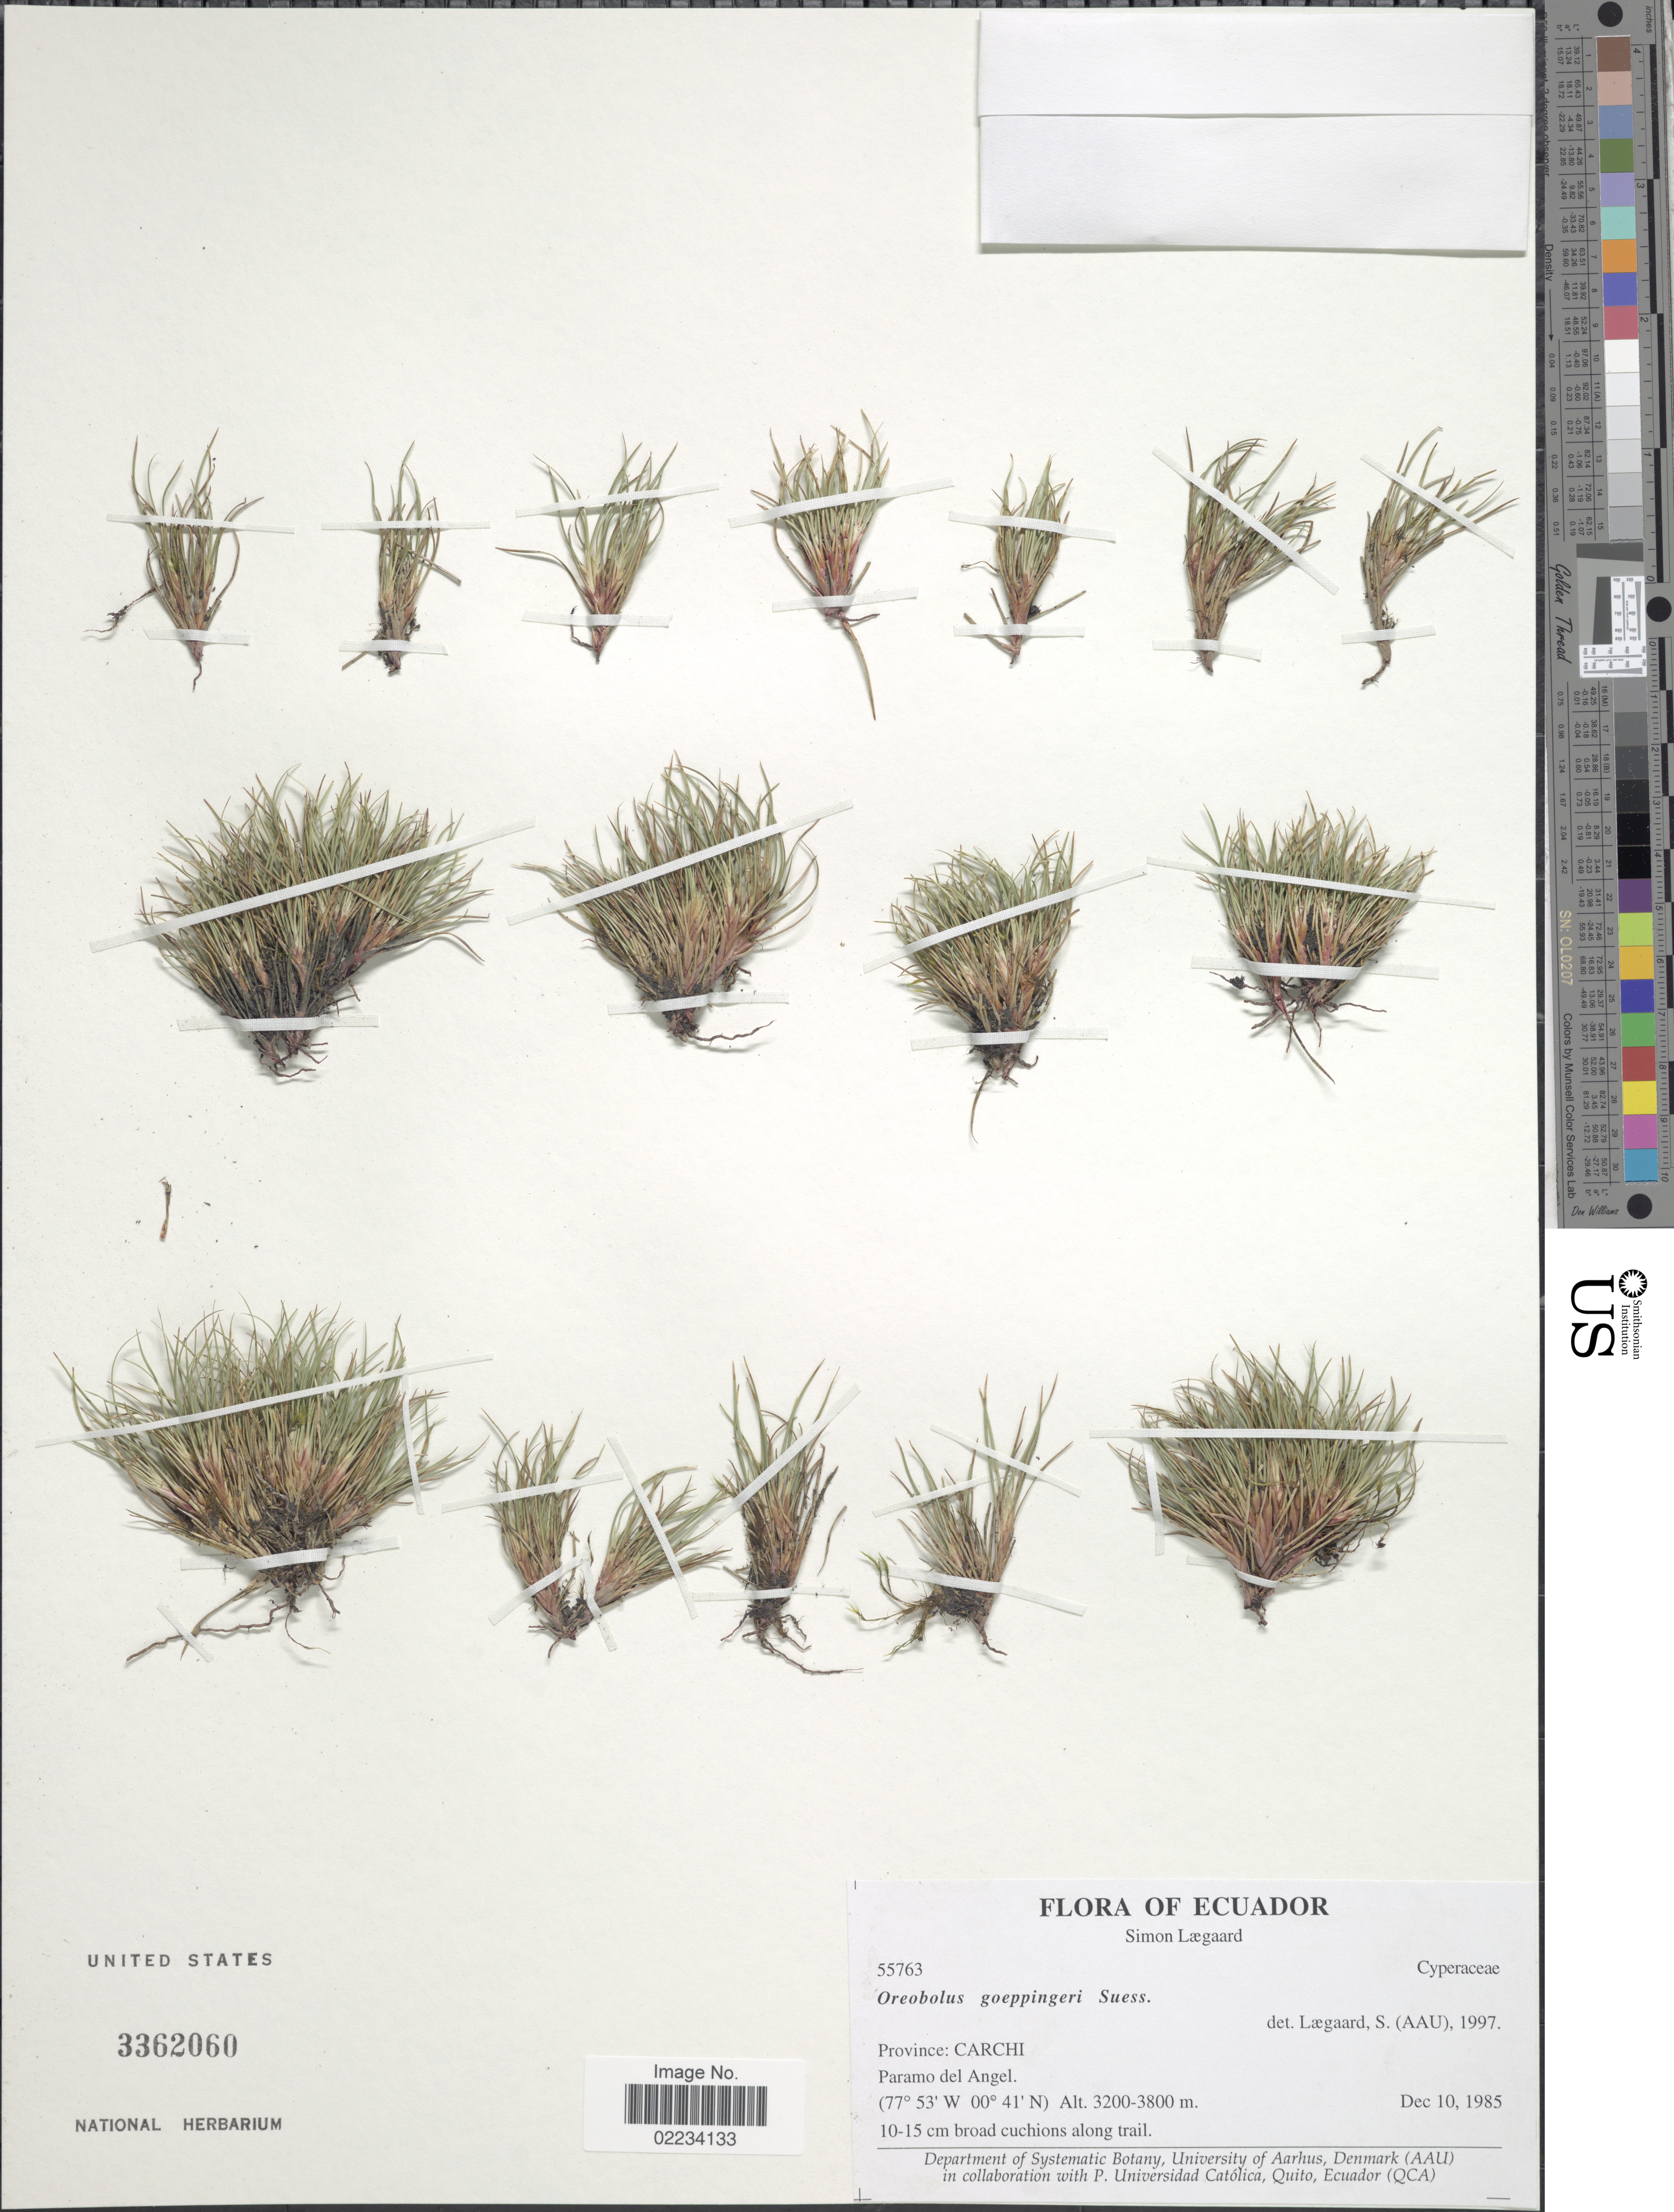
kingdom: Plantae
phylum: Tracheophyta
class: Liliopsida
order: Poales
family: Cyperaceae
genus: Oreobolus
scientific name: Oreobolus goeppingeri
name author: Suess.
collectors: S. Lægaard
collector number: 55763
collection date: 1985-12-10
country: Ecuador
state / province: Carchi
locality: Paramo del Angel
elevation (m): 3200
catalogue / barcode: US 3362060